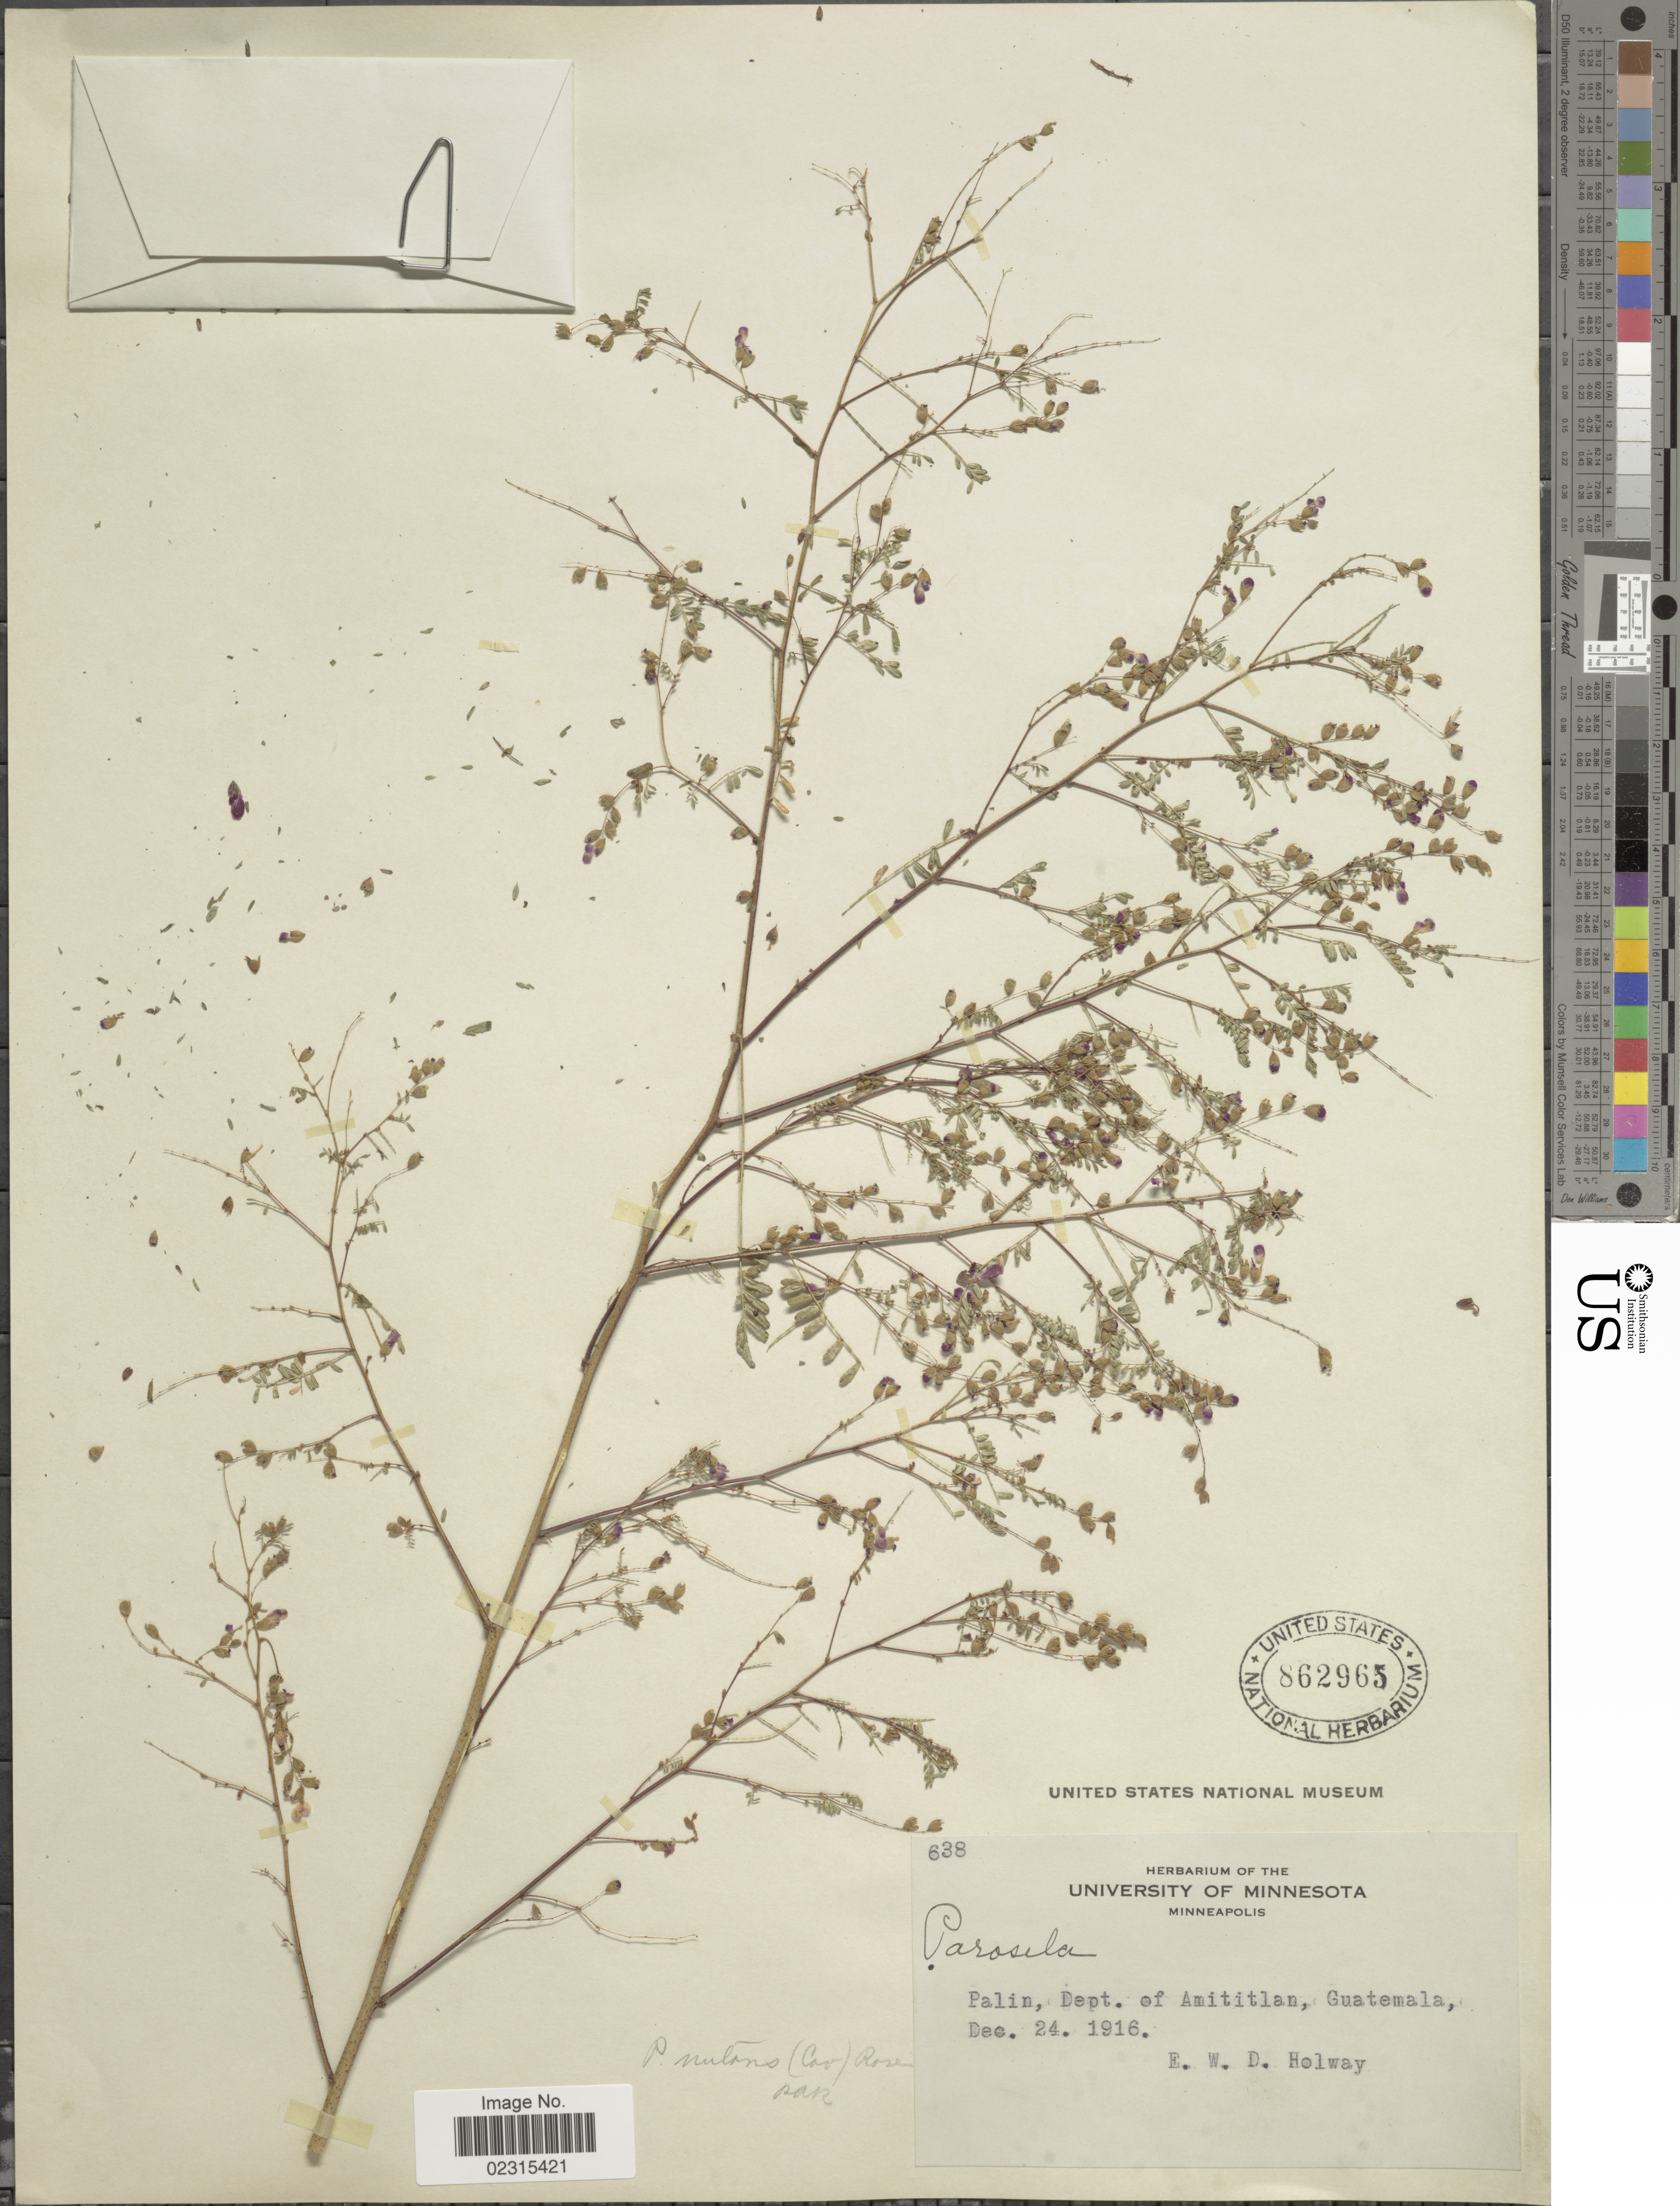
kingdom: Plantae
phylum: Tracheophyta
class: Magnoliopsida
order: Fabales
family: Fabaceae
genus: Marina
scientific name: Marina nutans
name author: (Cav.) Barneby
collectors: E. W. D. Holway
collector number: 638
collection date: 1916-12-24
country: Guatemala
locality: Palin, Dept. of Amititlan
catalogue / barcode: US 862965